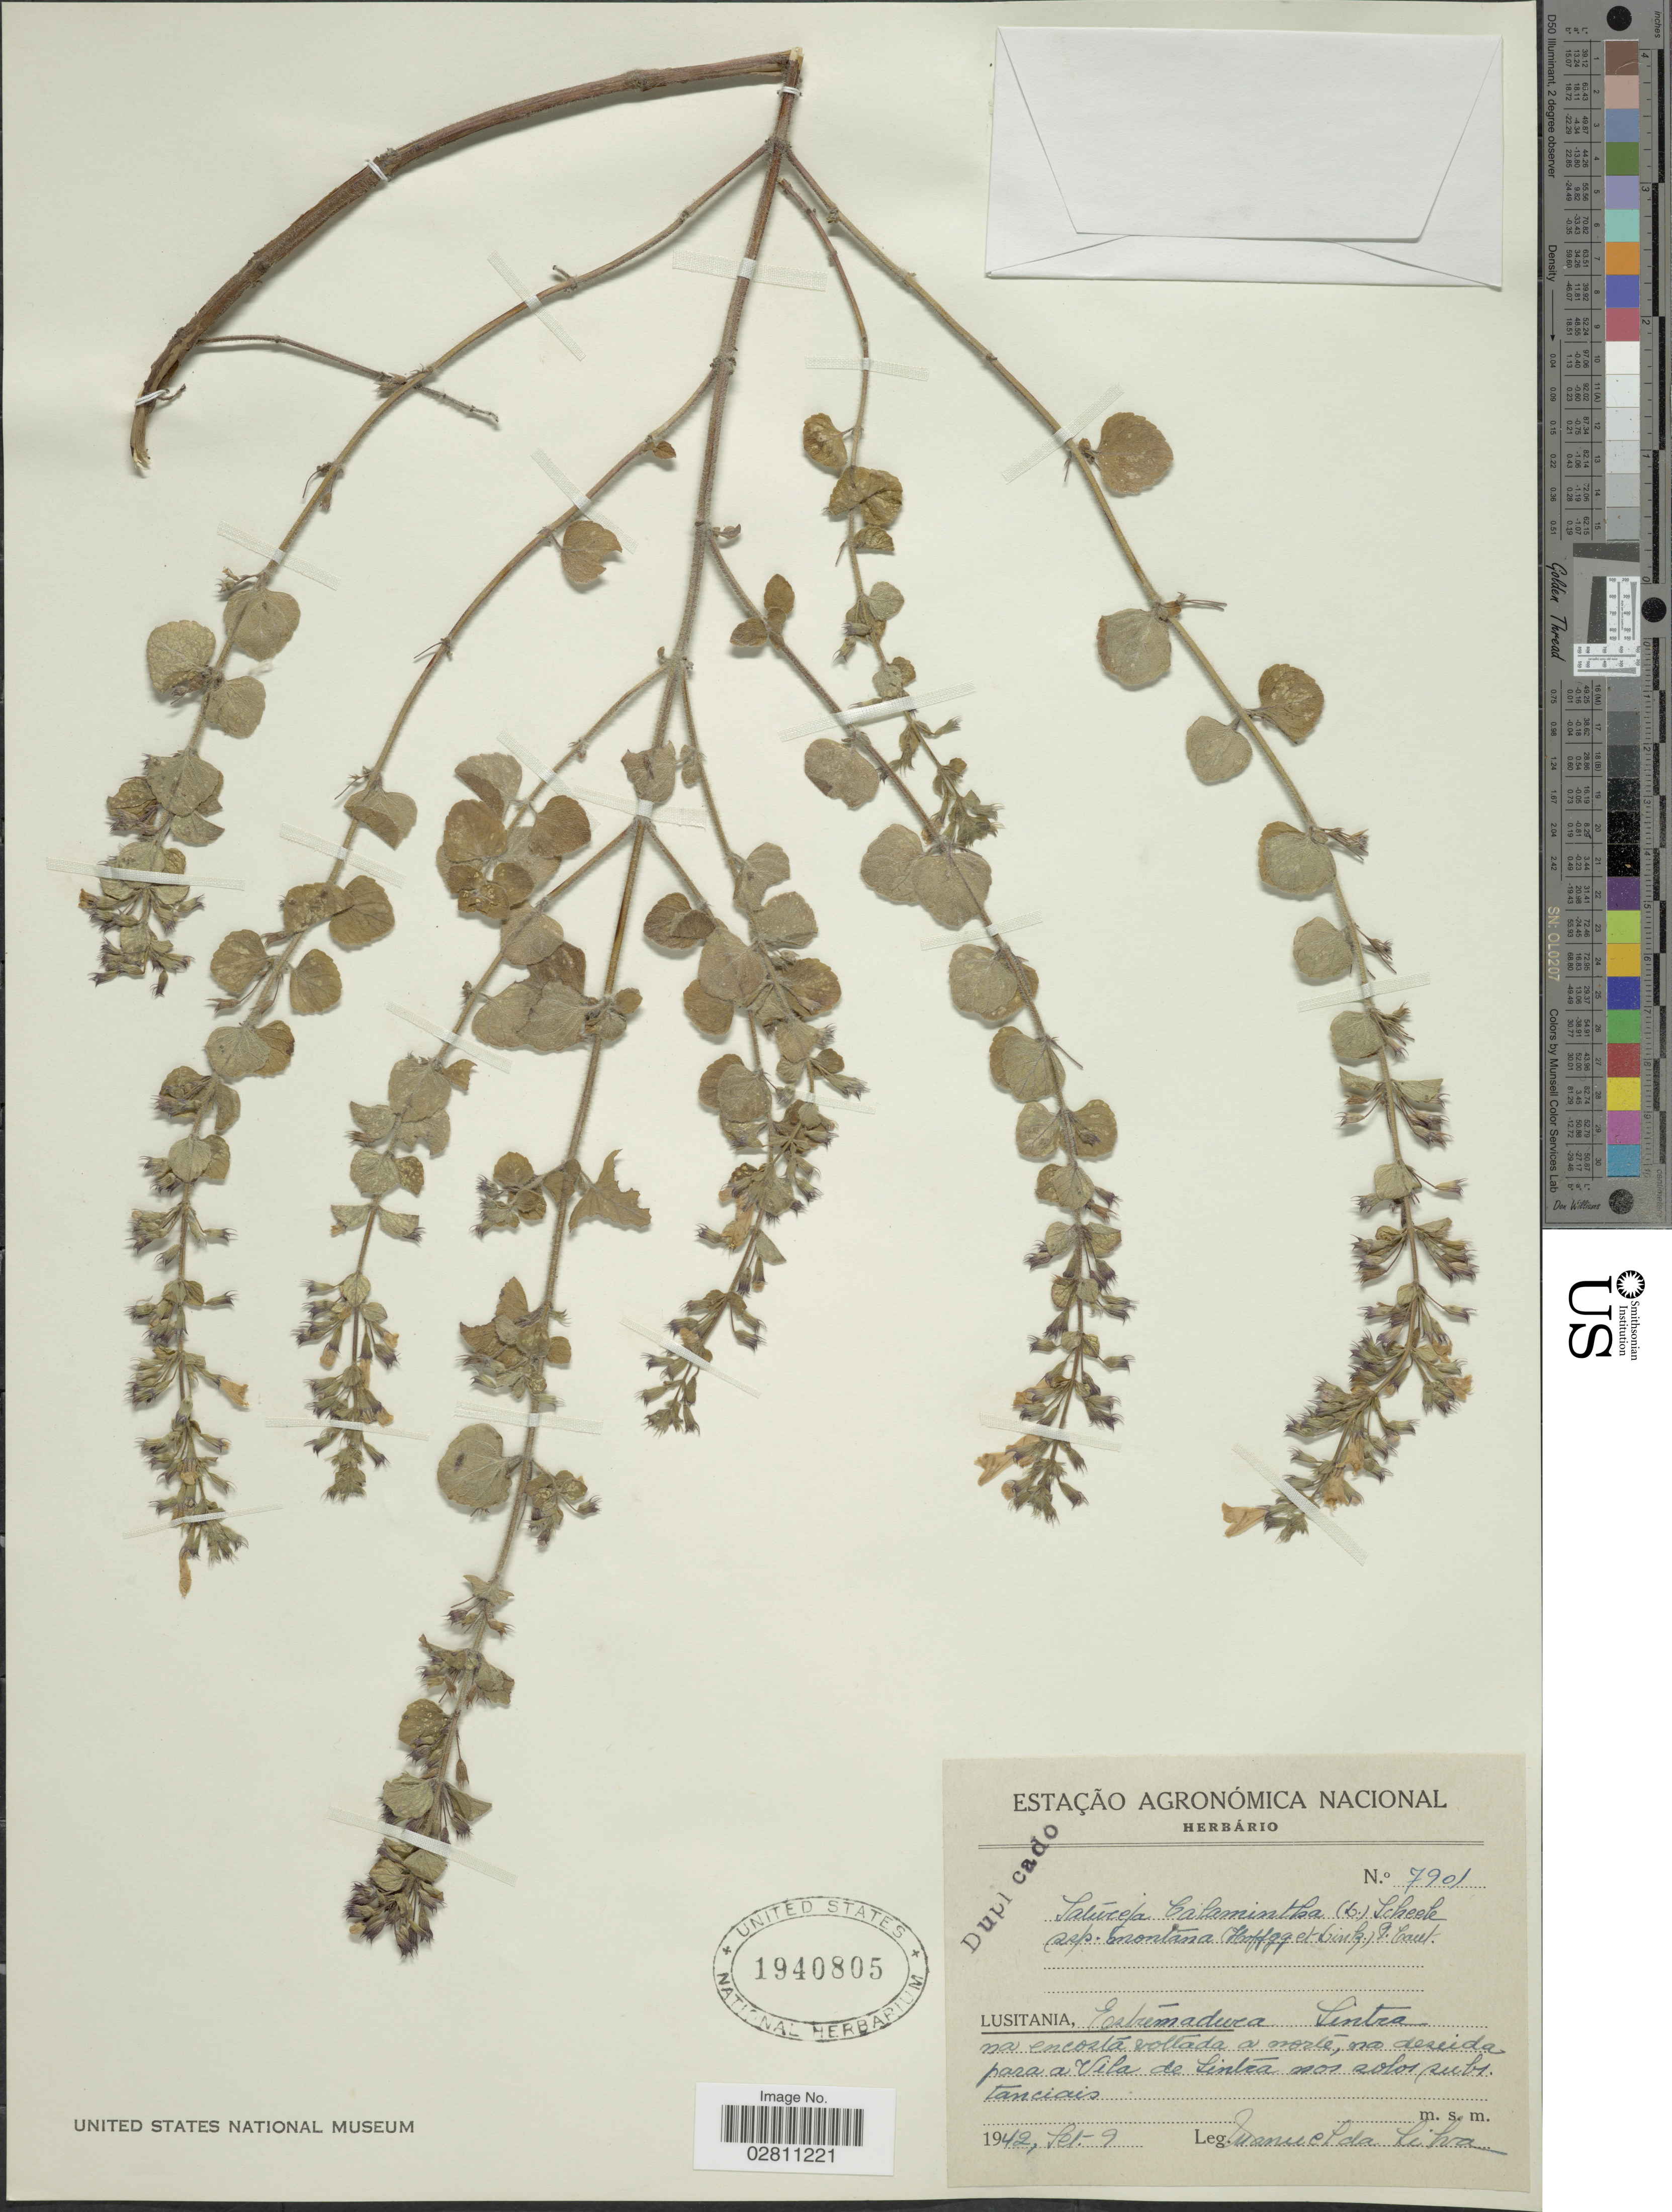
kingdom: Plantae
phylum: Tracheophyta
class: Magnoliopsida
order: Lamiales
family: Lamiaceae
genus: Clinopodium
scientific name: Clinopodium menthifolium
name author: (Host) Stace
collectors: M. Da Silva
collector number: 7901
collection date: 1942-09-09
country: Portugal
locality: Lusitania, Estremadura, Sintra na encostá voltada a norte, no deseida para a Vila de Sintra nos solos substanciais.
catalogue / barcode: US 1940805